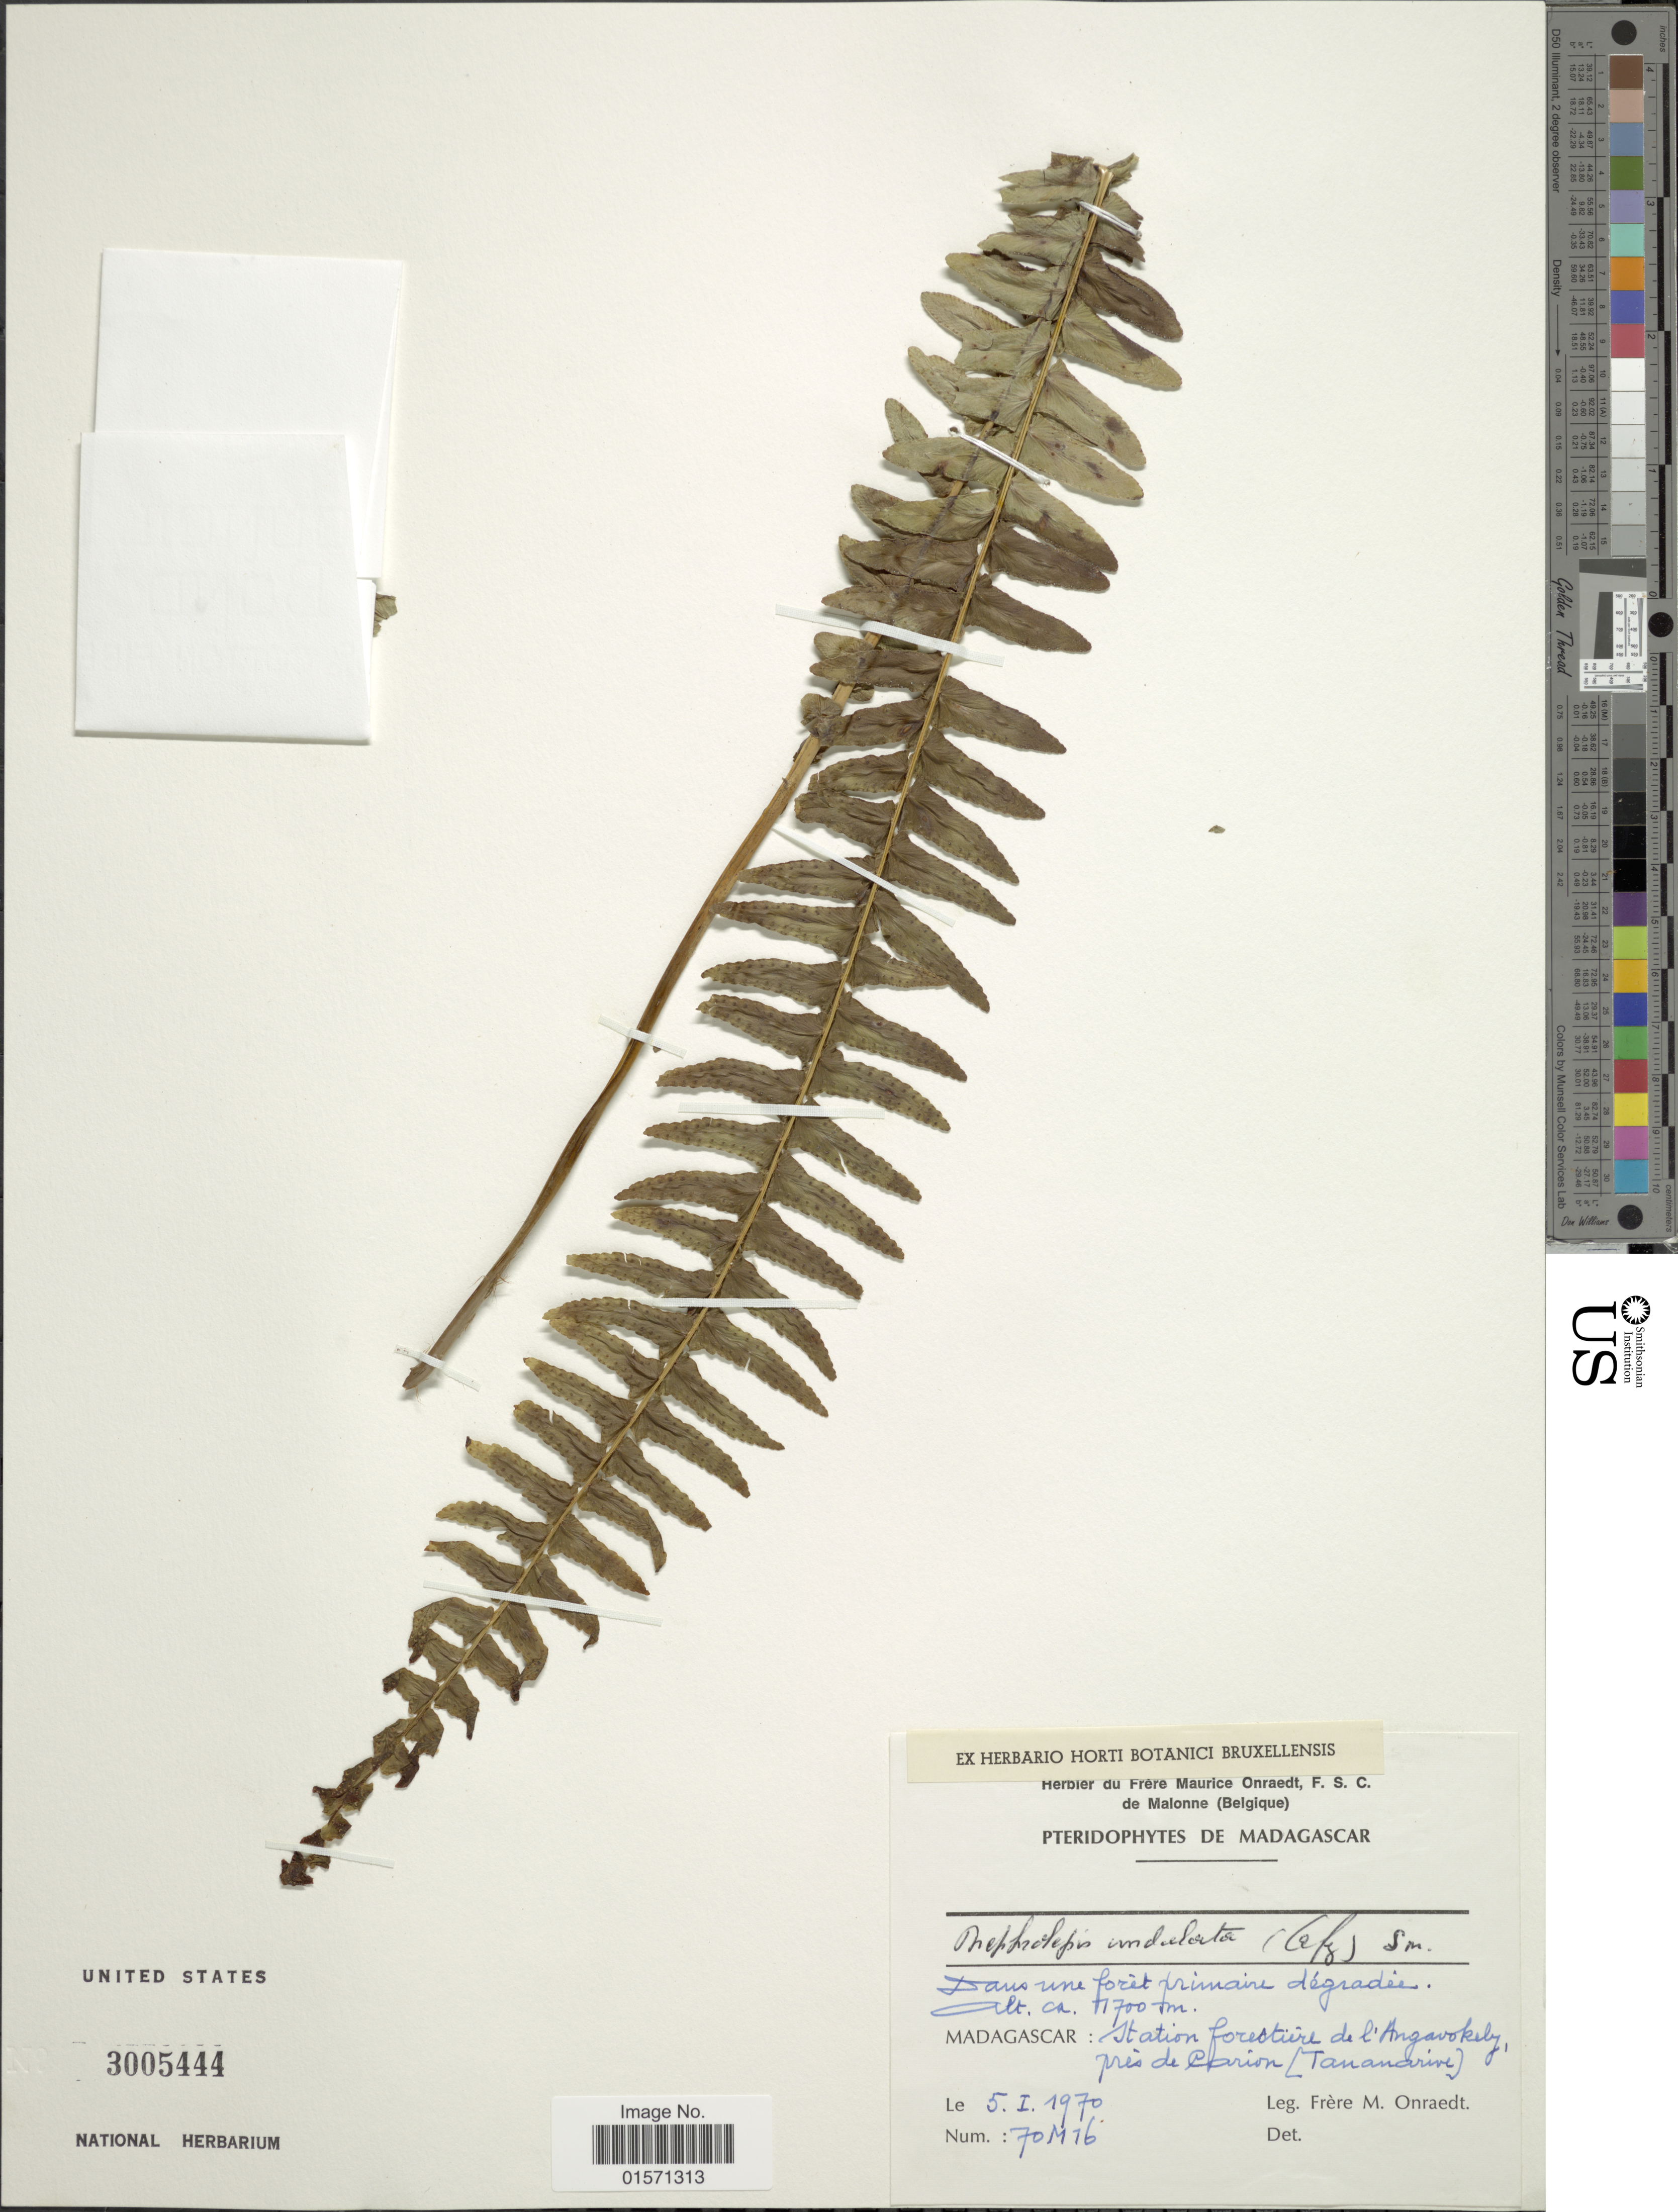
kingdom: Plantae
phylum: Tracheophyta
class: Polypodiopsida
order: Polypodiales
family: Nephrolepidaceae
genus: Nephrolepis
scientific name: Nephrolepis undulata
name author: J. Sm.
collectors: F. Onraedt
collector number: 70M16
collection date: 1970-01-05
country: Madagascar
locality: Station forestiere de l'Angavokely, pres de Carion (Tananarive).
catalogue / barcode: US 3005444